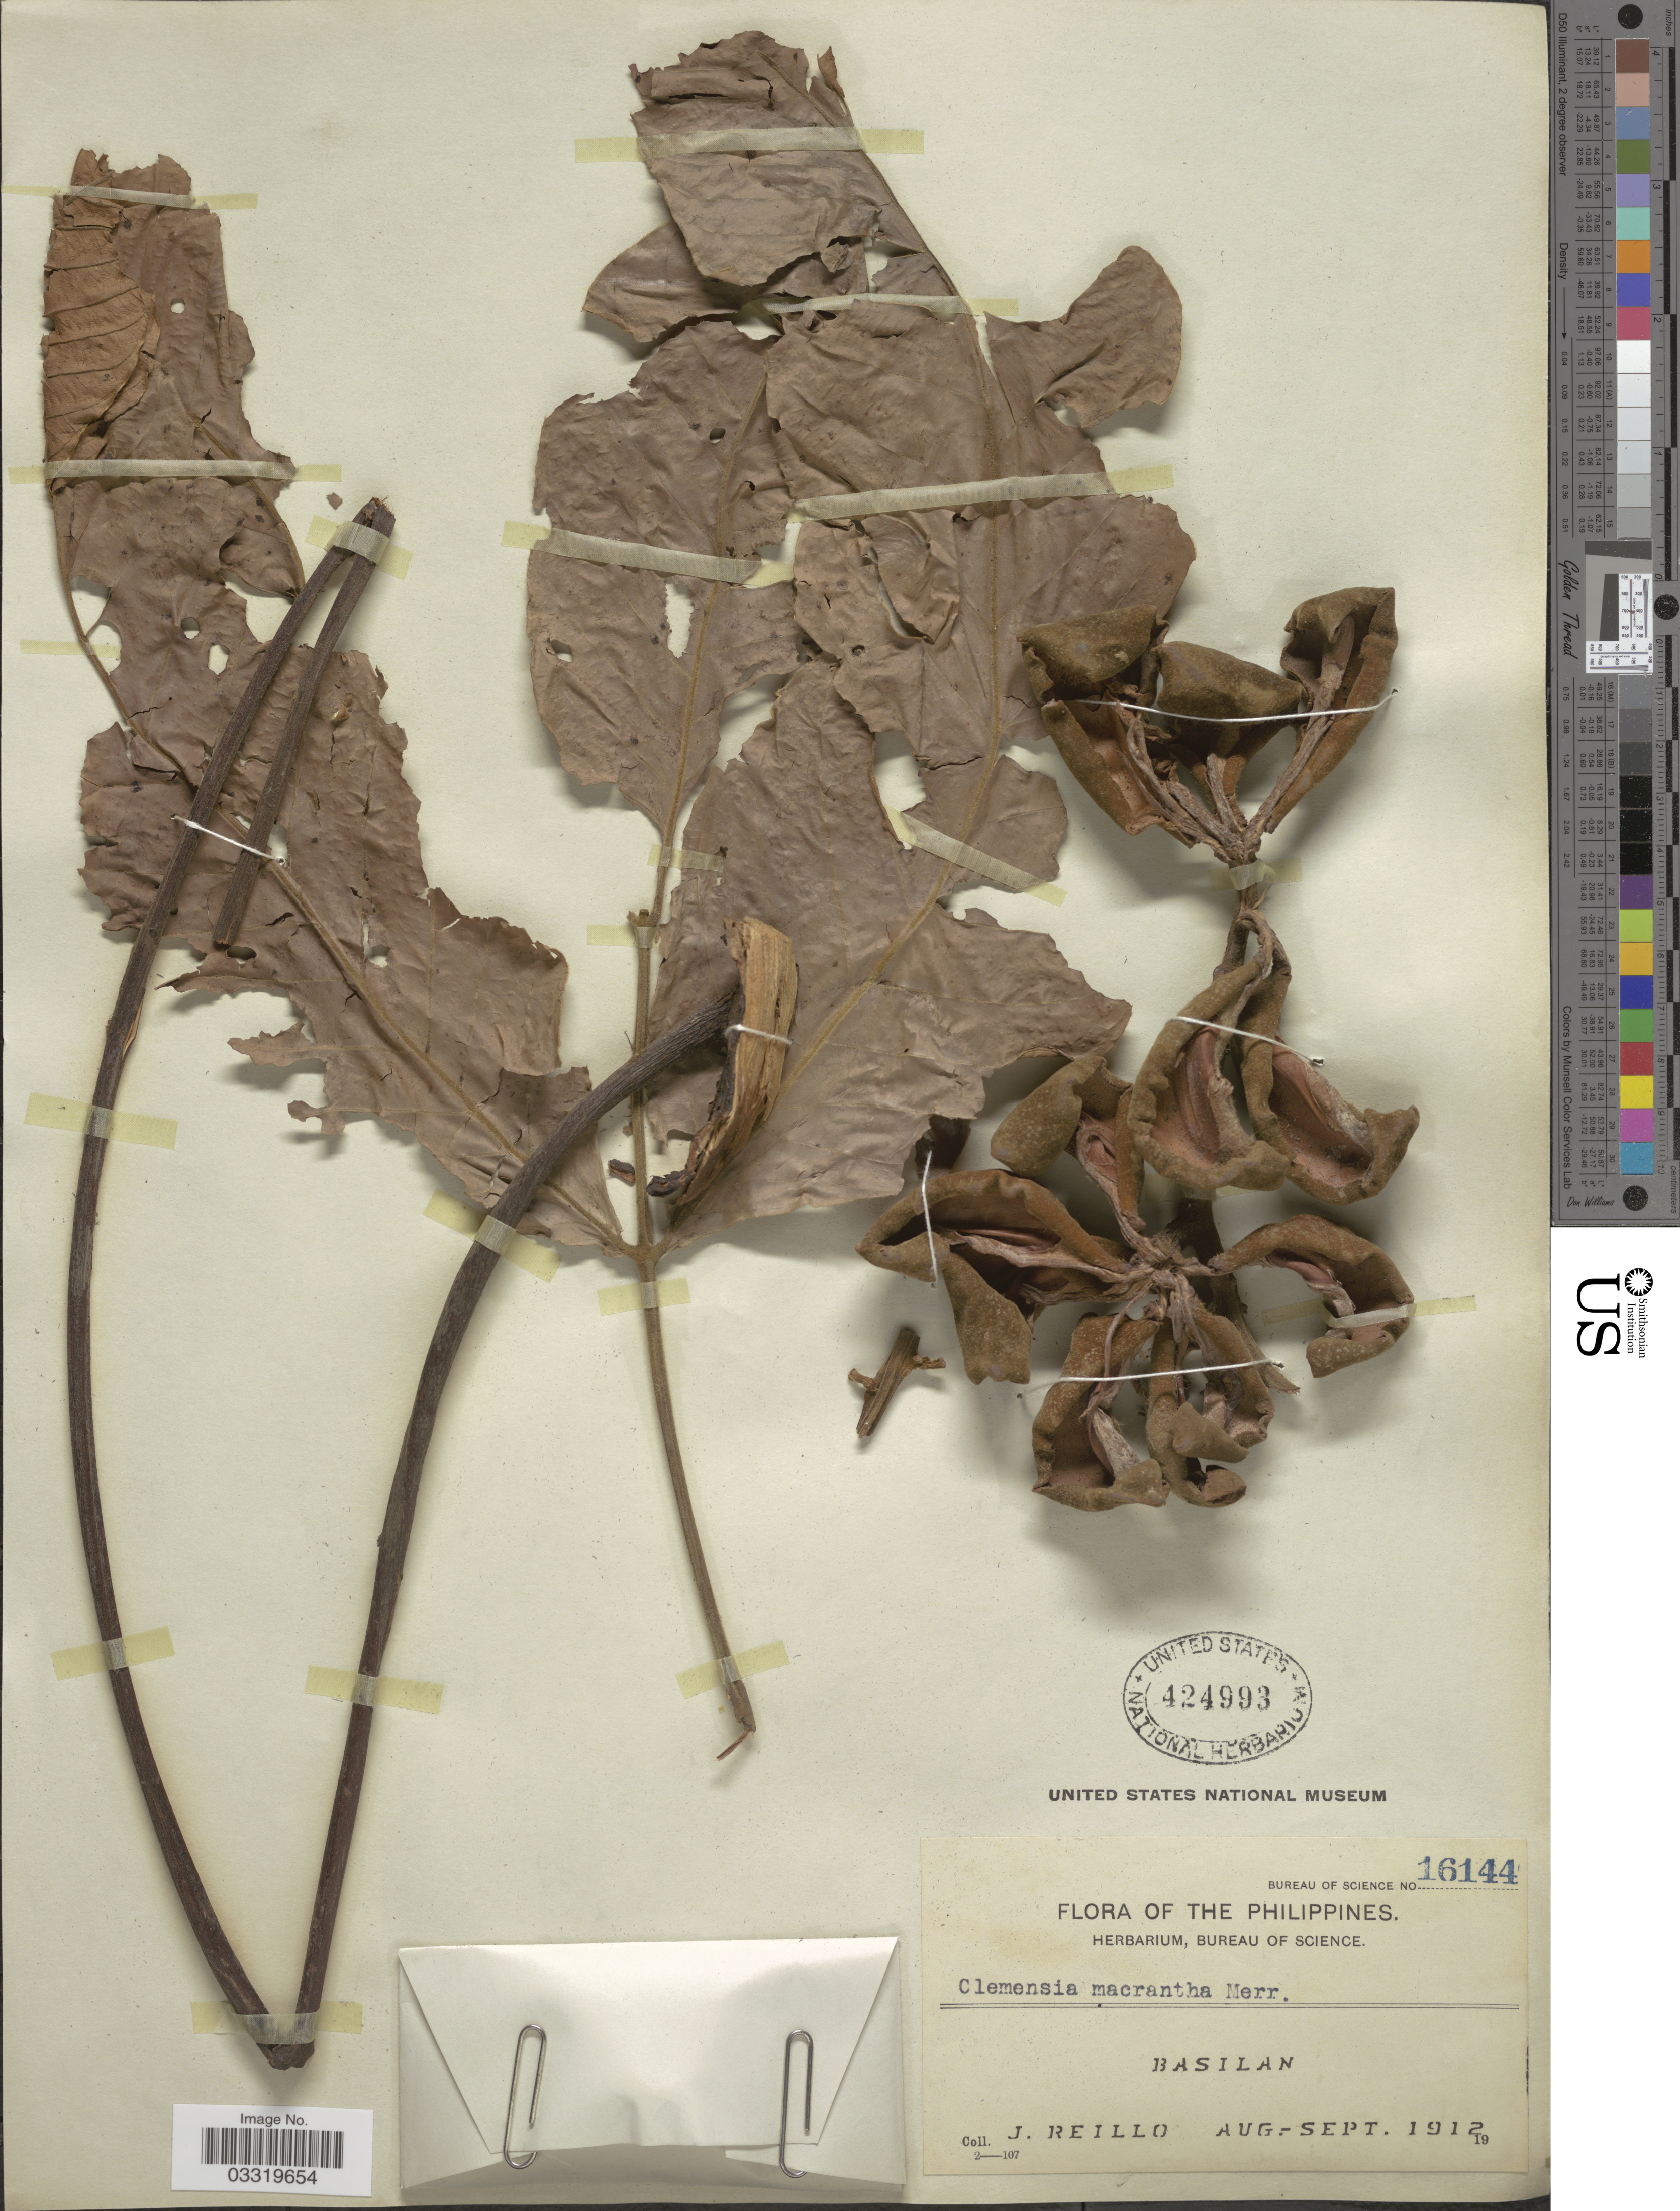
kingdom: Plantae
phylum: Tracheophyta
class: Magnoliopsida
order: Sapindales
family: Meliaceae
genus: Chisocheton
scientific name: Chisocheton macranthus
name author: (Merr.) Airy Shaw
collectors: J. Reillo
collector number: Bureau of Science 16144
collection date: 1912-08/1912-09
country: Philippines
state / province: Muslim Mindanao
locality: Basilan.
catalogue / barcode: US 424993